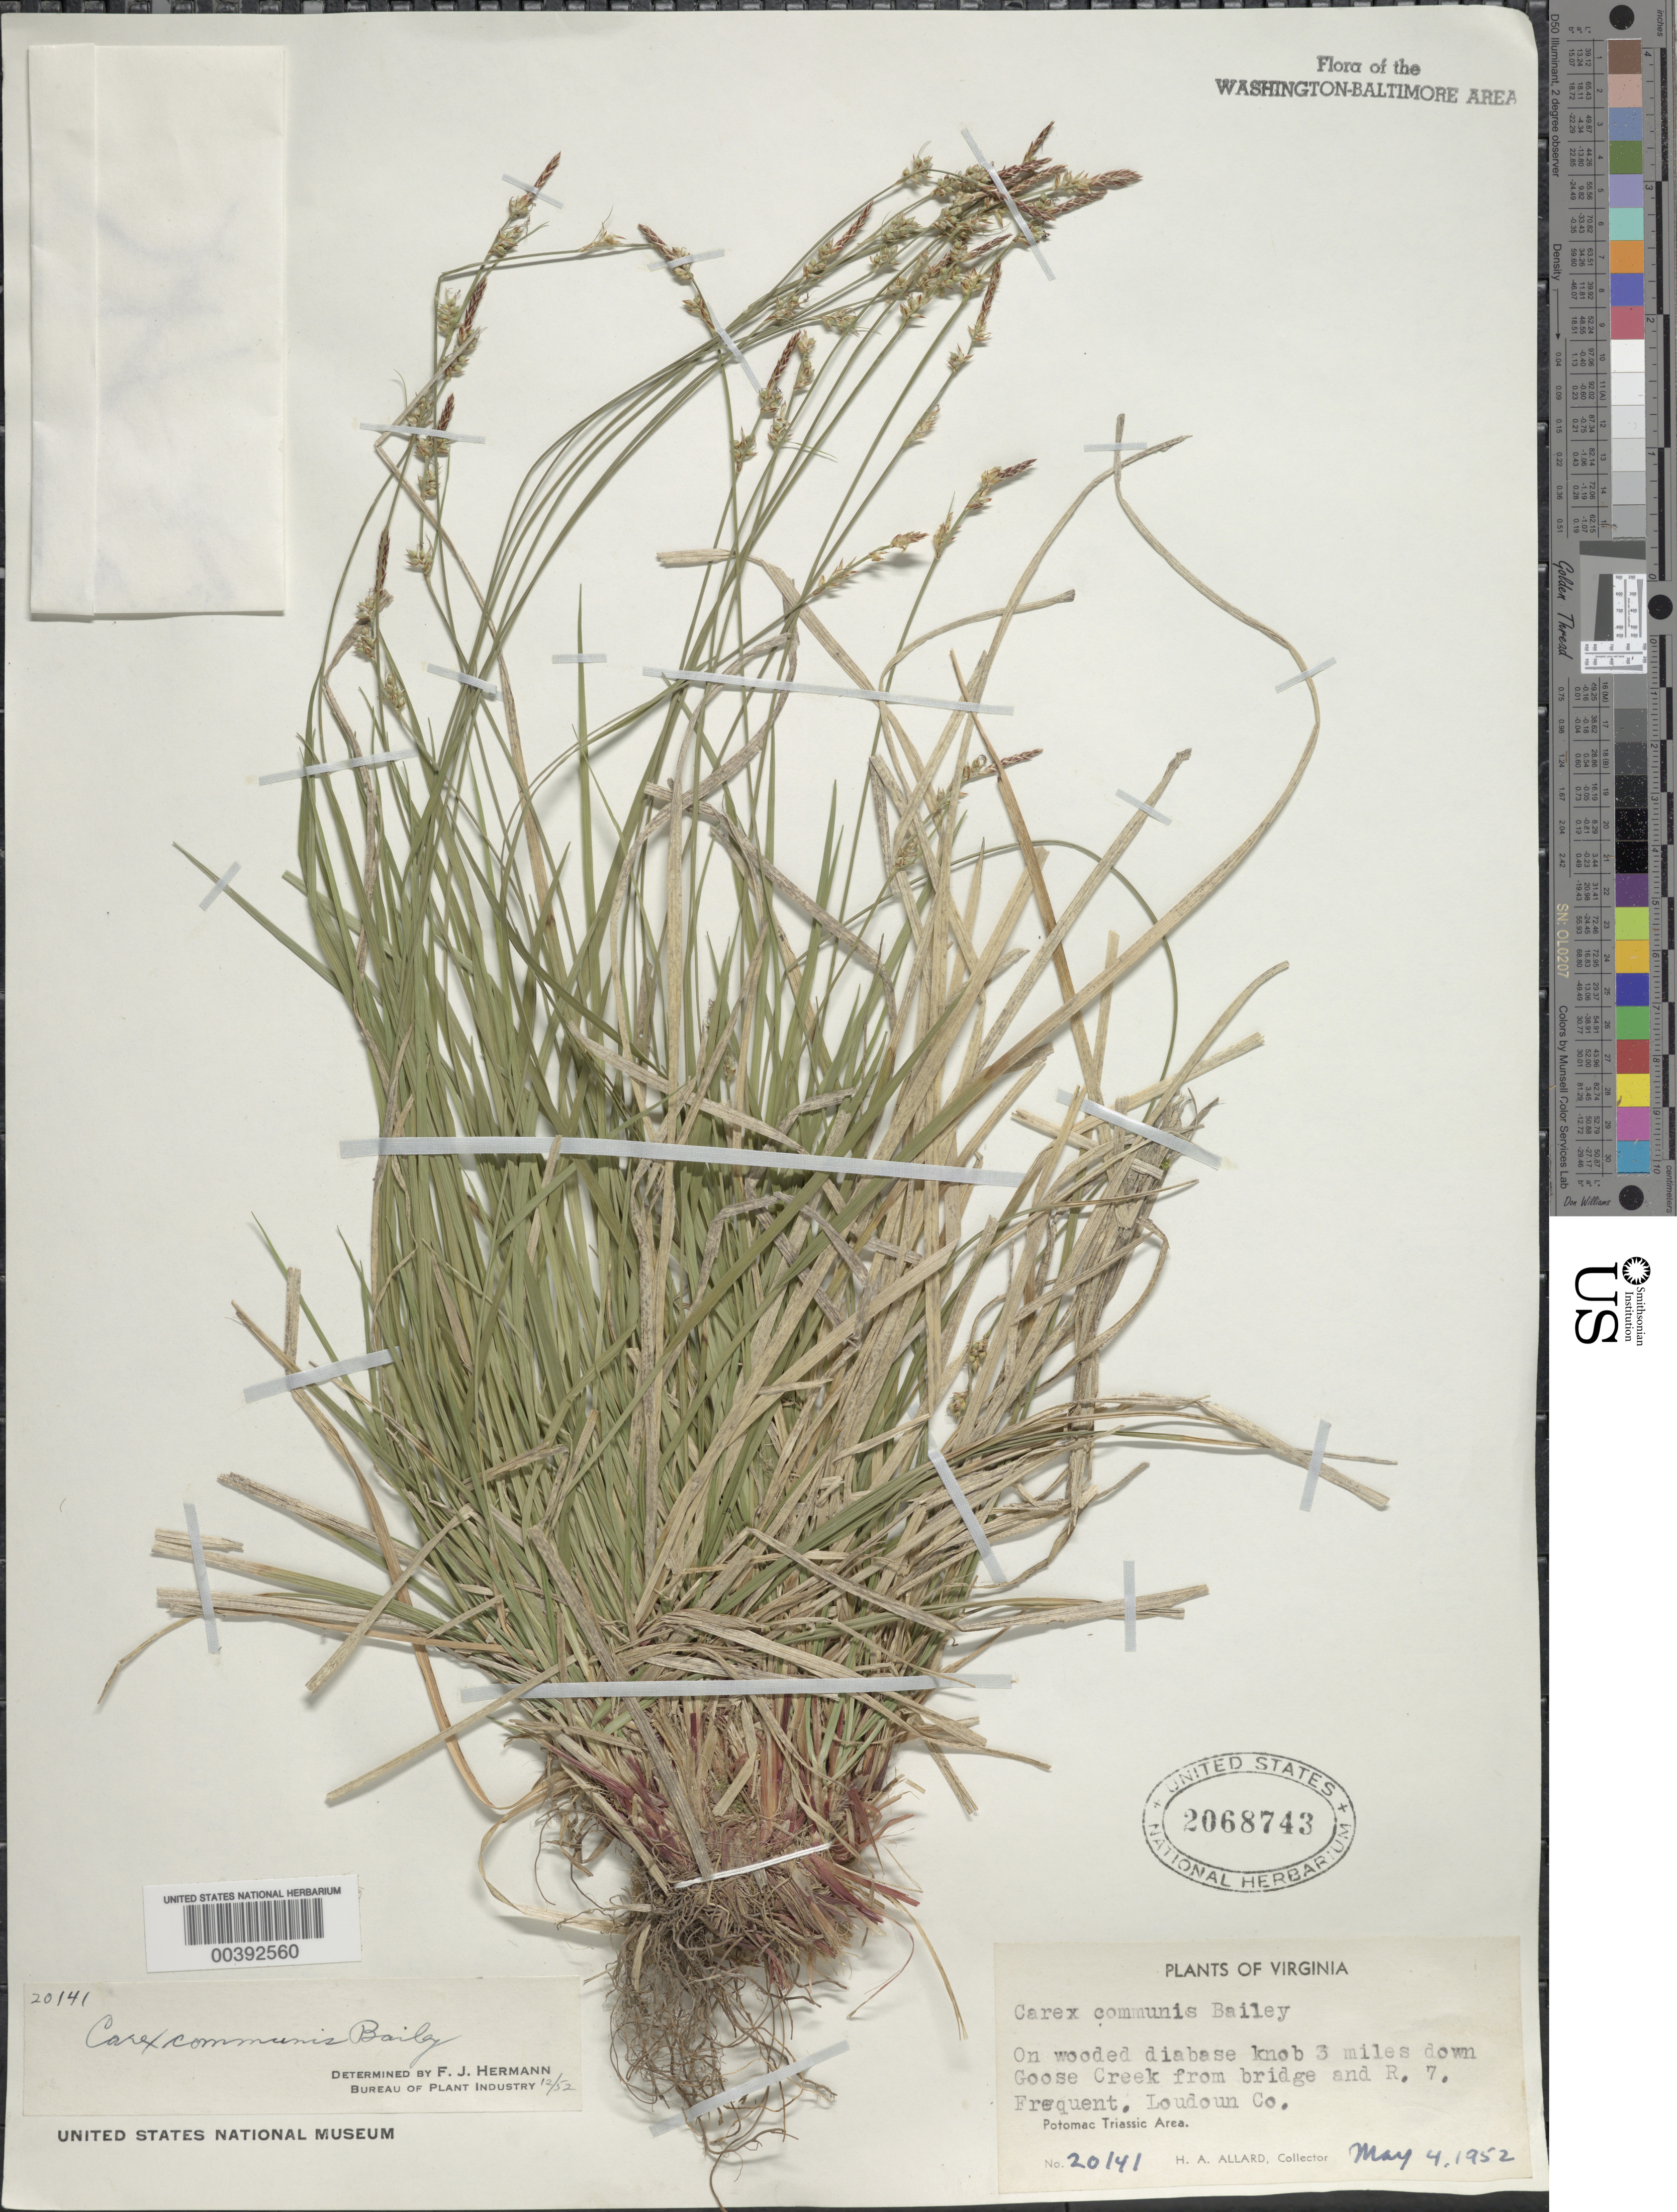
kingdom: Plantae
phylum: Tracheophyta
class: Liliopsida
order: Poales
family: Cyperaceae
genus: Carex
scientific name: Carex communis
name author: L.H. Bailey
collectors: H. A. Allard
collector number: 20141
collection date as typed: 04 May 1952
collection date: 1952-05-04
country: United States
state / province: Virginia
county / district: Loudoun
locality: downstream from Route 7 on Goose Creek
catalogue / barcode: US 2068743